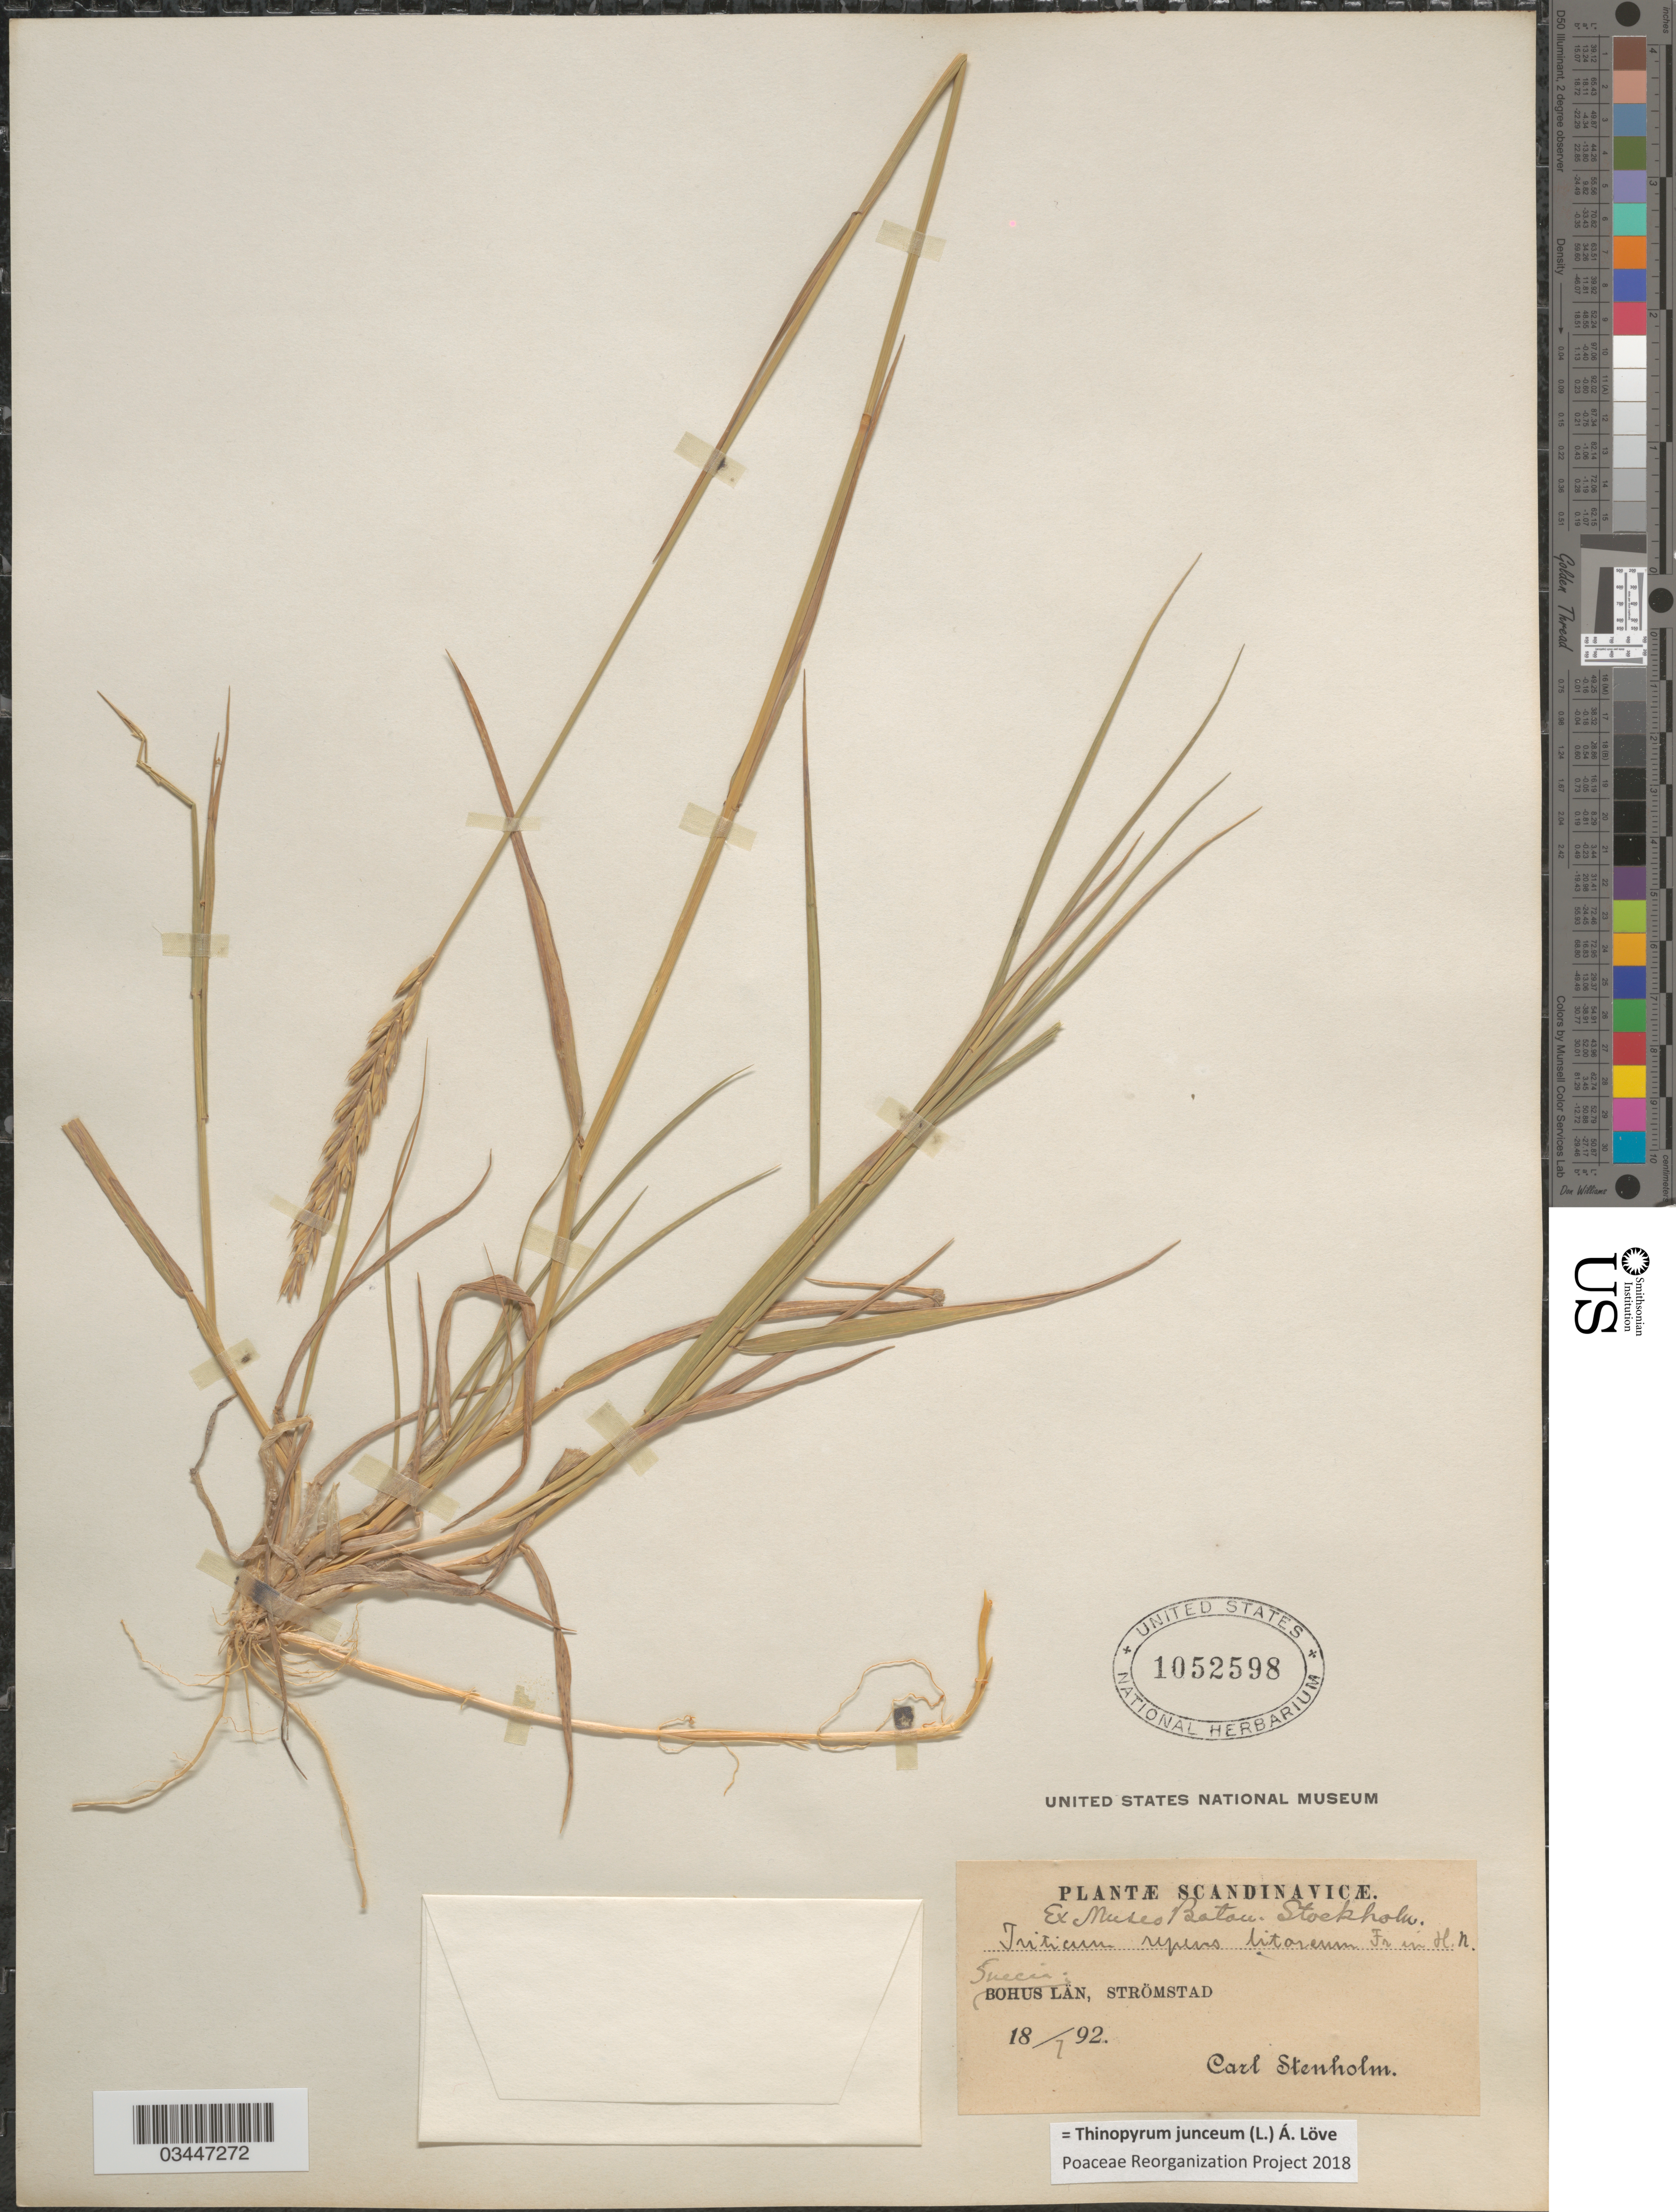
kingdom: Plantae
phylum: Tracheophyta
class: Liliopsida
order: Poales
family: Poaceae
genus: Thinopyrum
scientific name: Thinopyrum junceum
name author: (L.) Á. Löve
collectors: C. Stenholm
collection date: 1892-07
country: Sweden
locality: Scandinavicæ. Suecia: Bohus Län, Strömstad.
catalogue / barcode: US 1052598